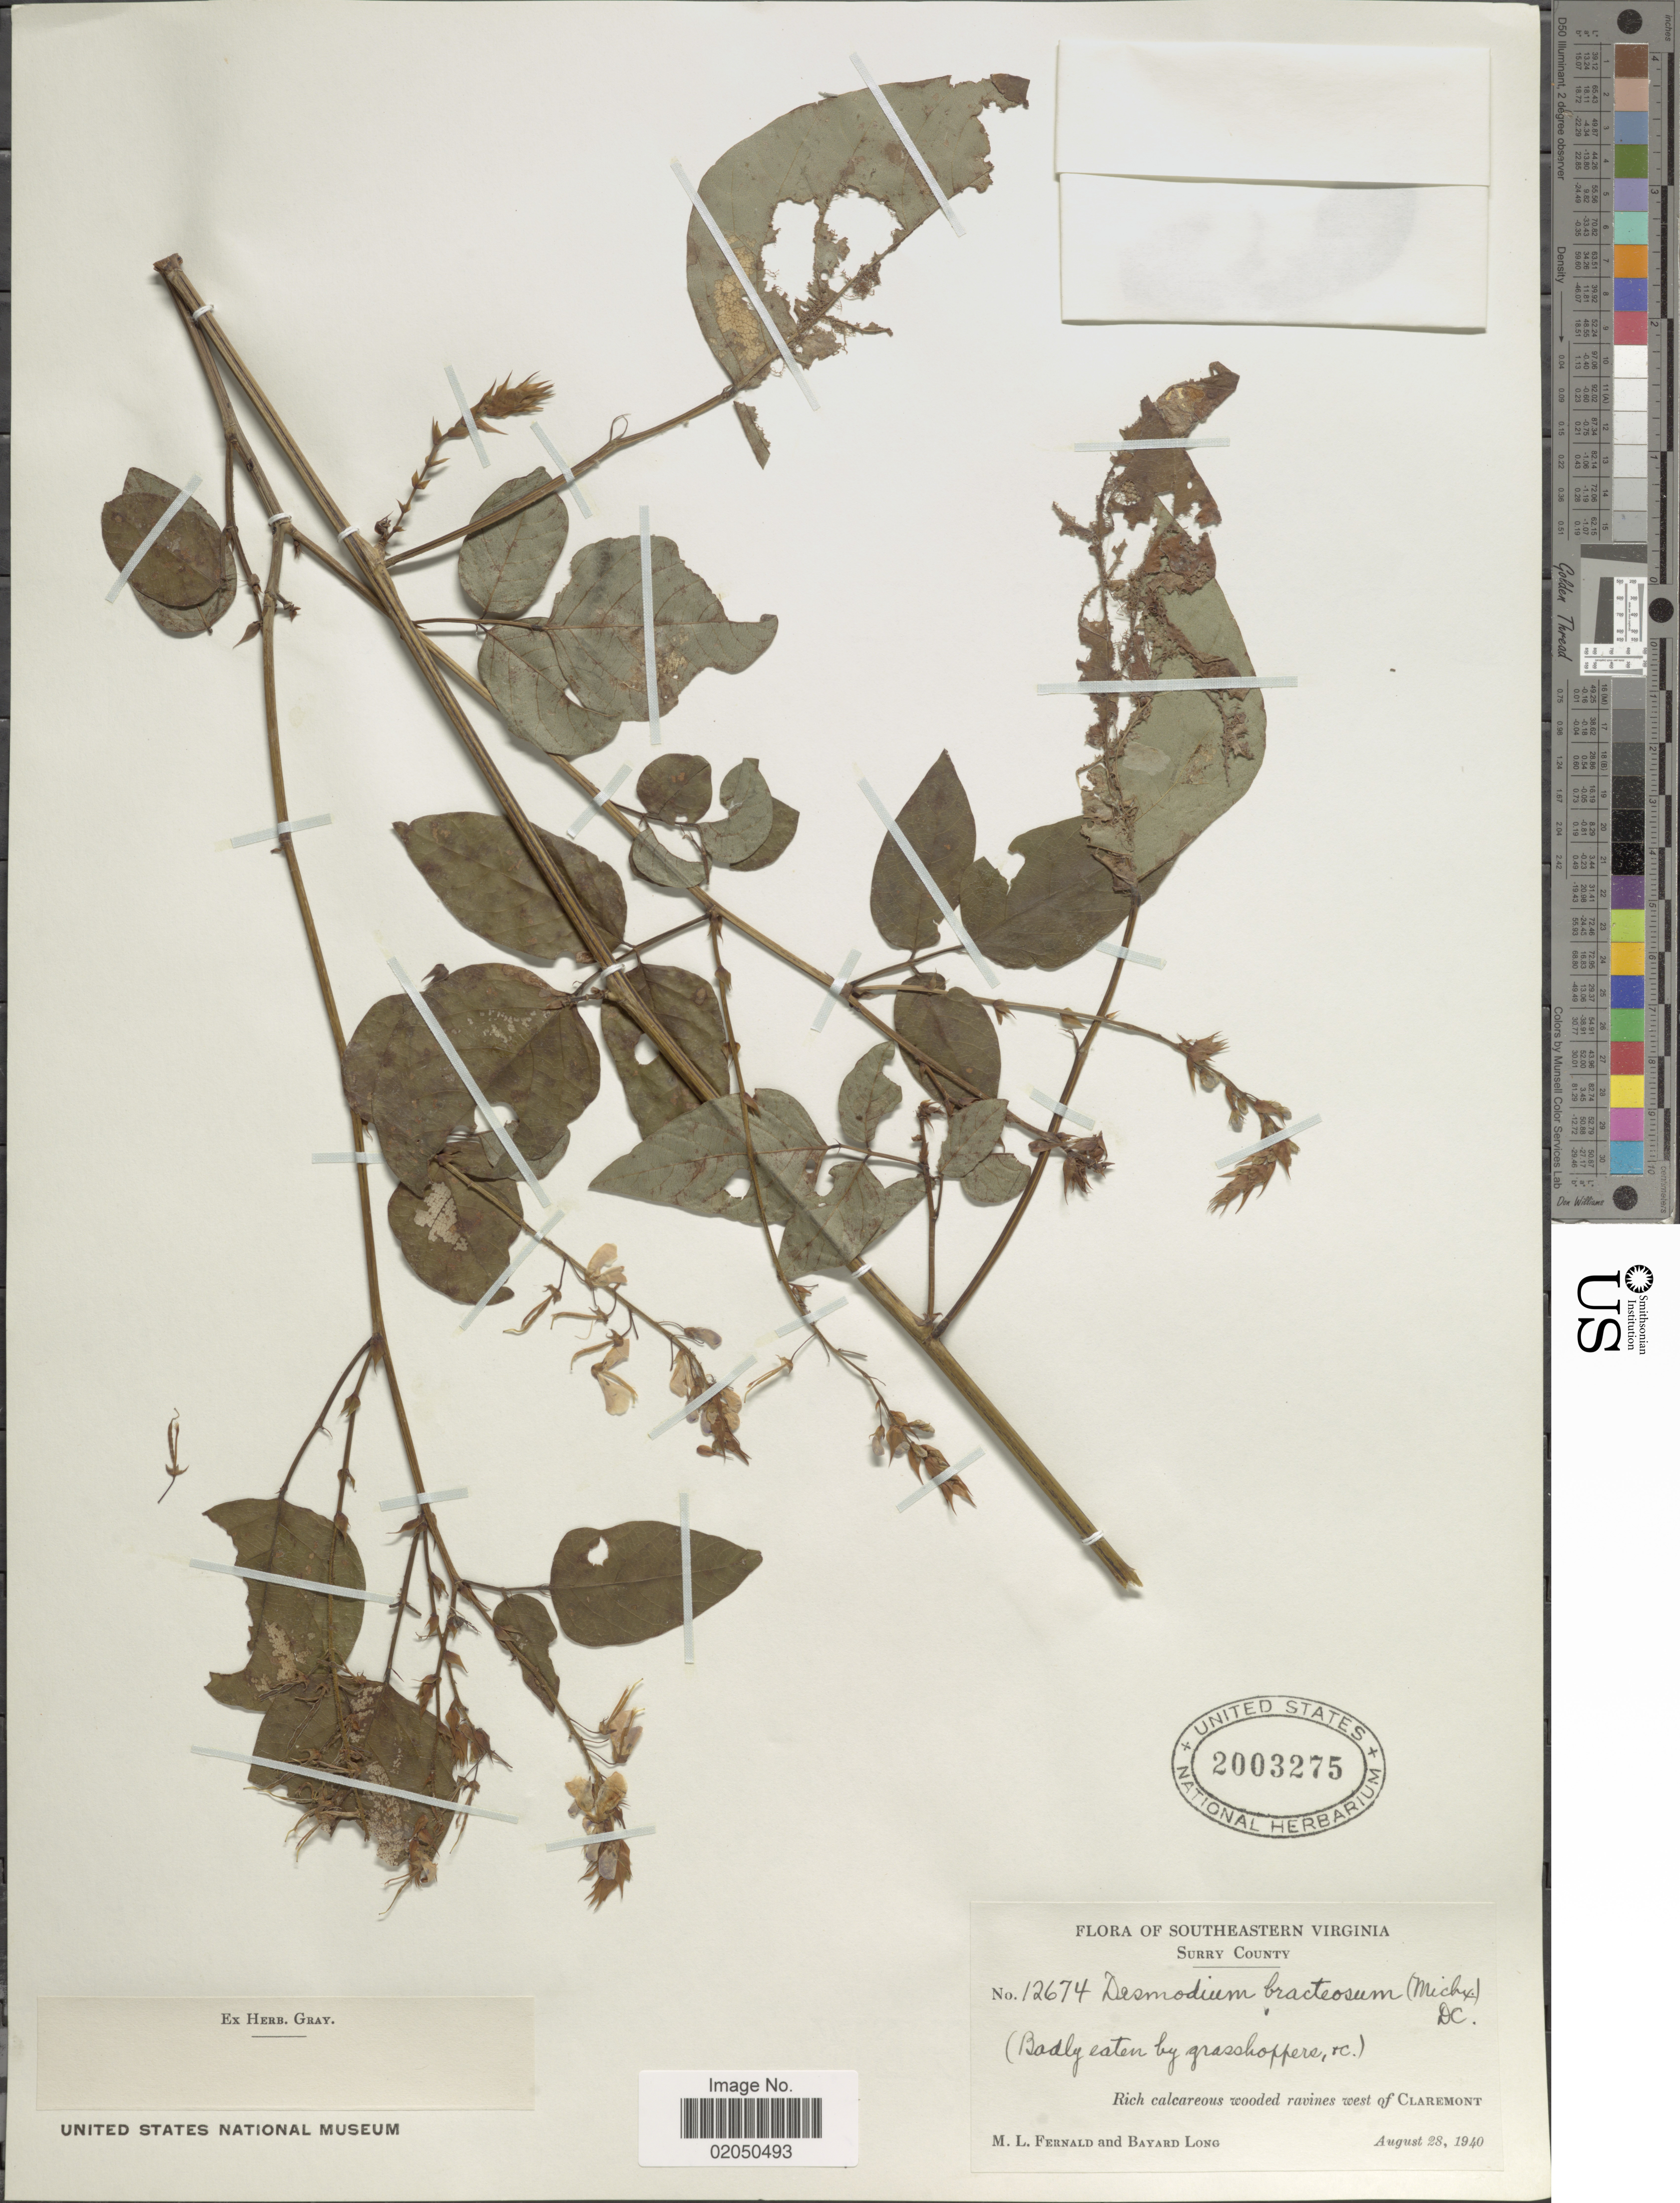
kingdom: Plantae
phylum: Tracheophyta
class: Magnoliopsida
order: Fabales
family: Fabaceae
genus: Desmodium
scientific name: Desmodium cuspidatum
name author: (Muhl. ex Willd.) Loudon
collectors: M. L. Fernald & B. Long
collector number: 12674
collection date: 1940-08-28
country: United States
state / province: Virginia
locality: Southeastern Virginia, Rich calcareous wooded ravines west of Claremont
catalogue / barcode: US 2003275